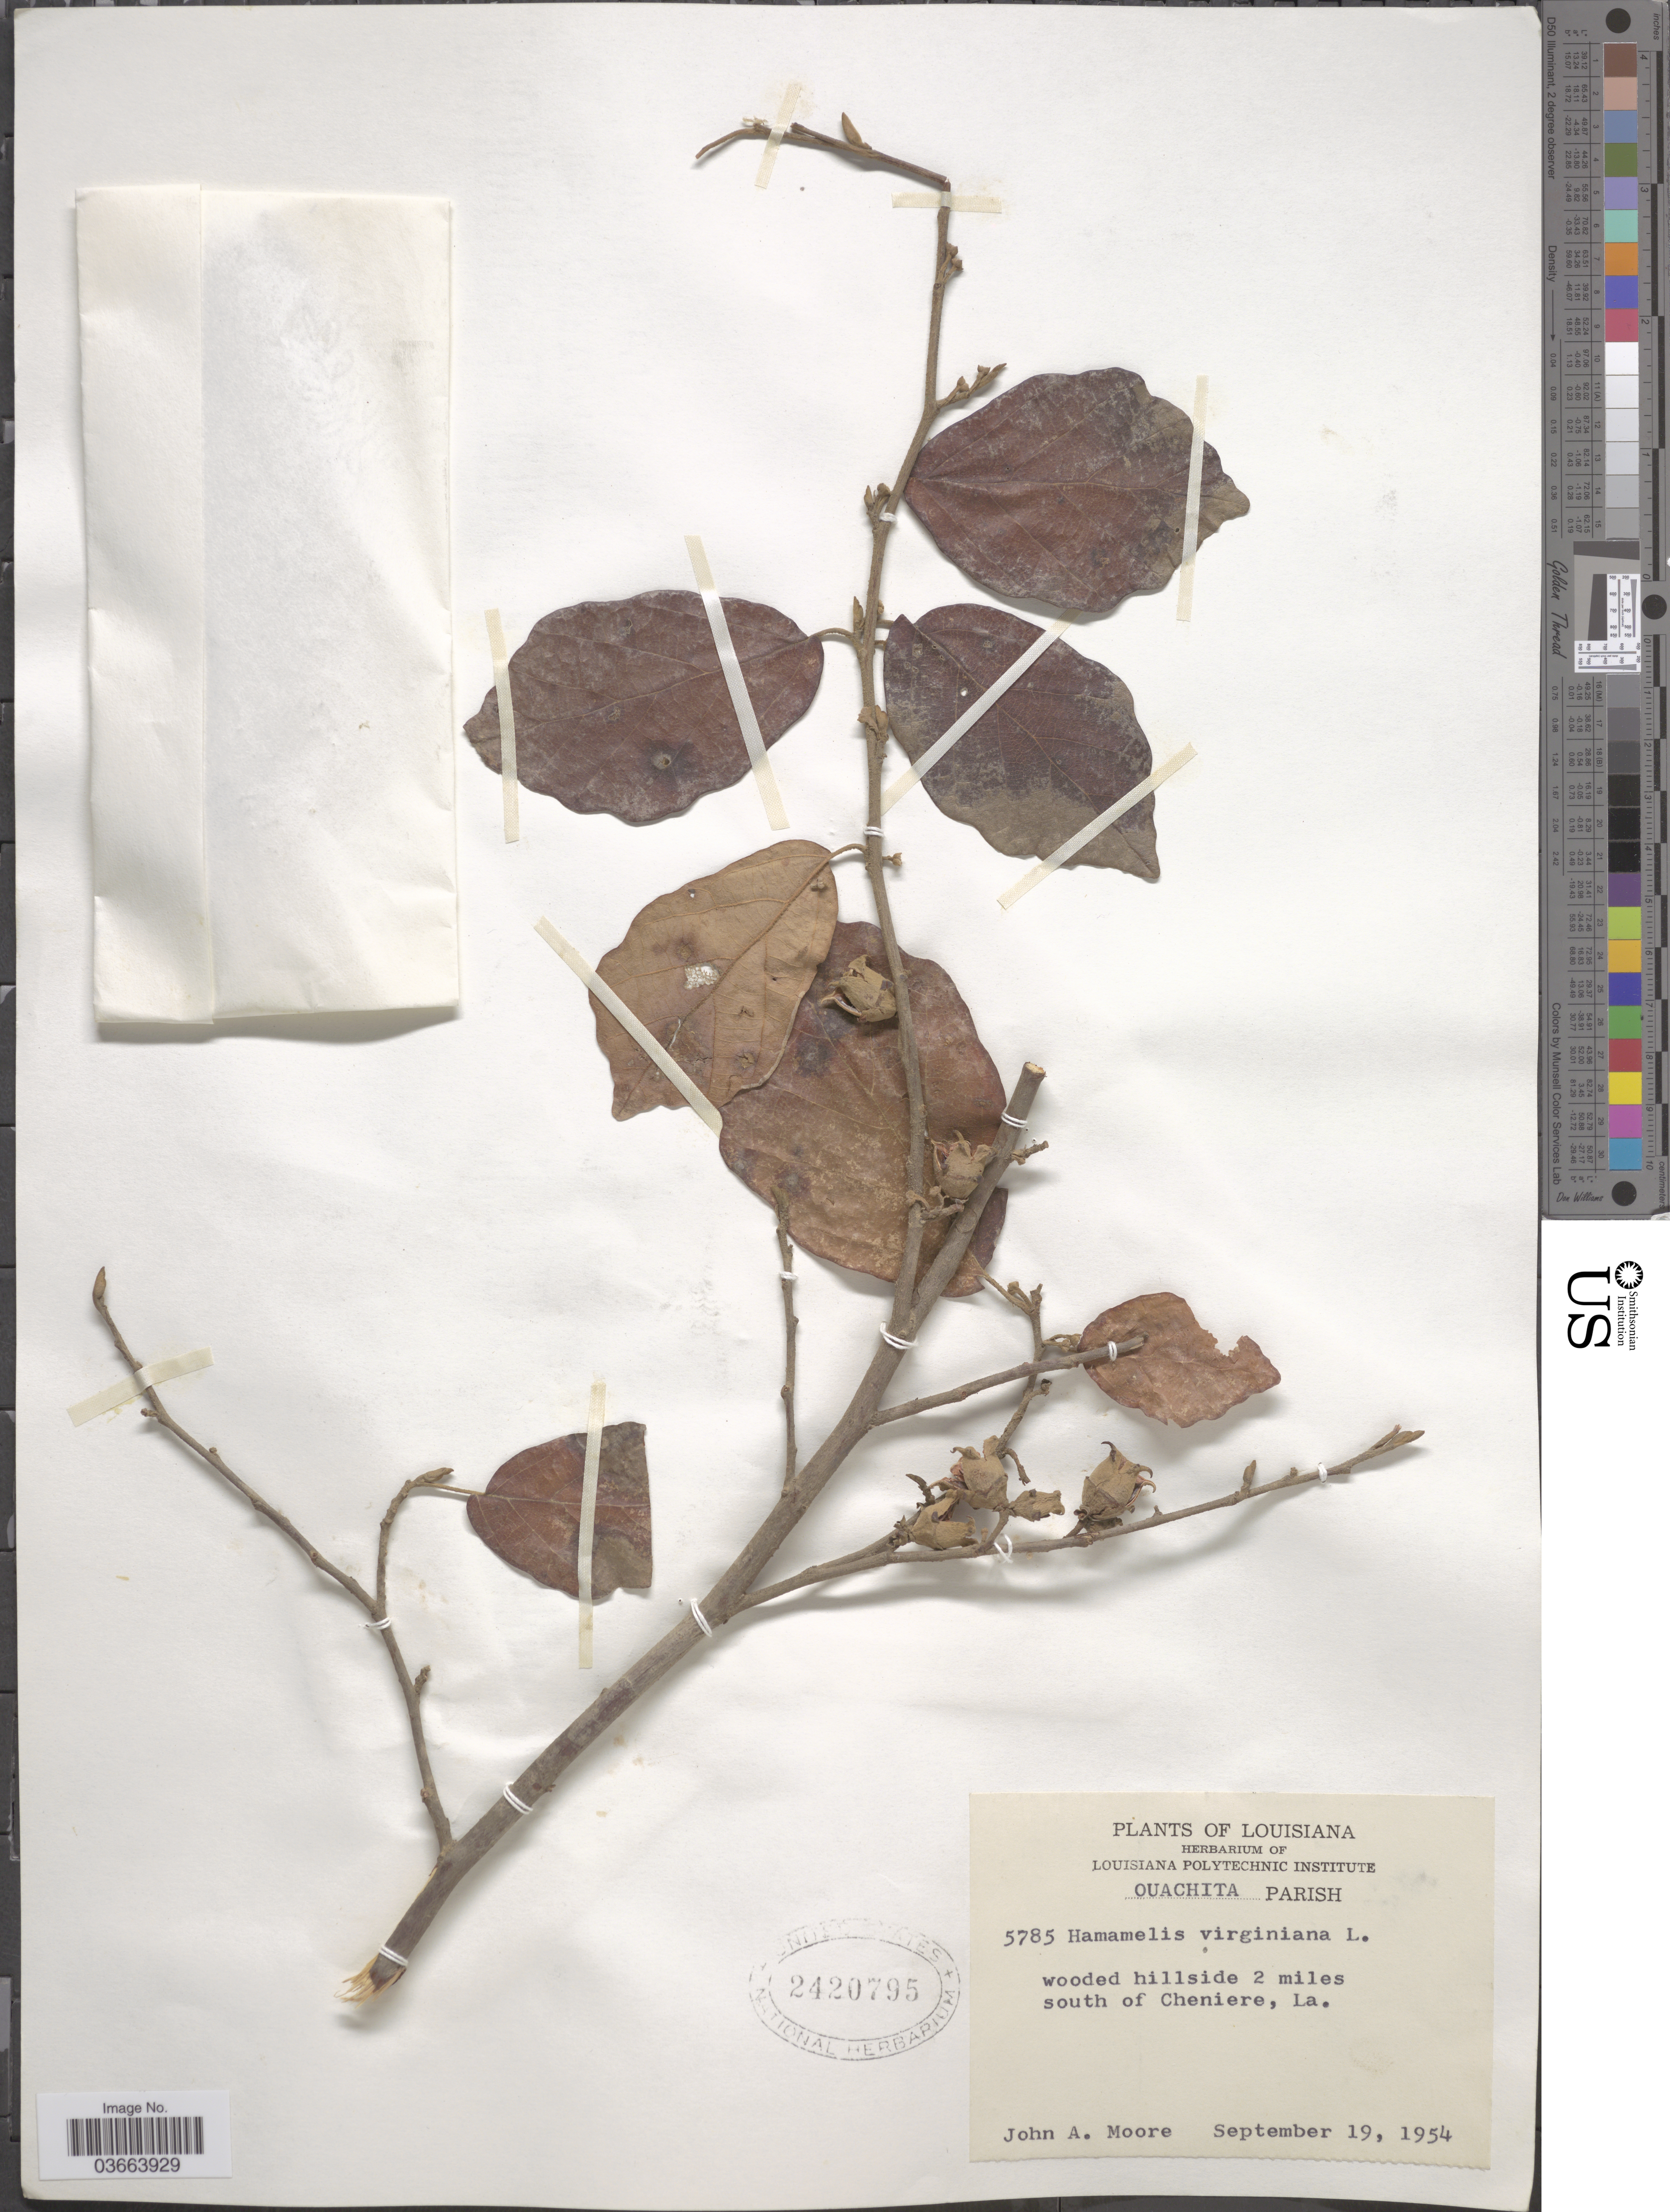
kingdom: Plantae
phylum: Tracheophyta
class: Magnoliopsida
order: Saxifragales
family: Hamamelidaceae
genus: Hamamelis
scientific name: Hamamelis virginiana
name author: L.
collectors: J. A. Moore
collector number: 5785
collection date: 1954-09-19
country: United States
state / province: Louisiana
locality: Ouachita Parish. Wooded hillside 2 miles south of Cheniere.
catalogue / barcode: US 2420795